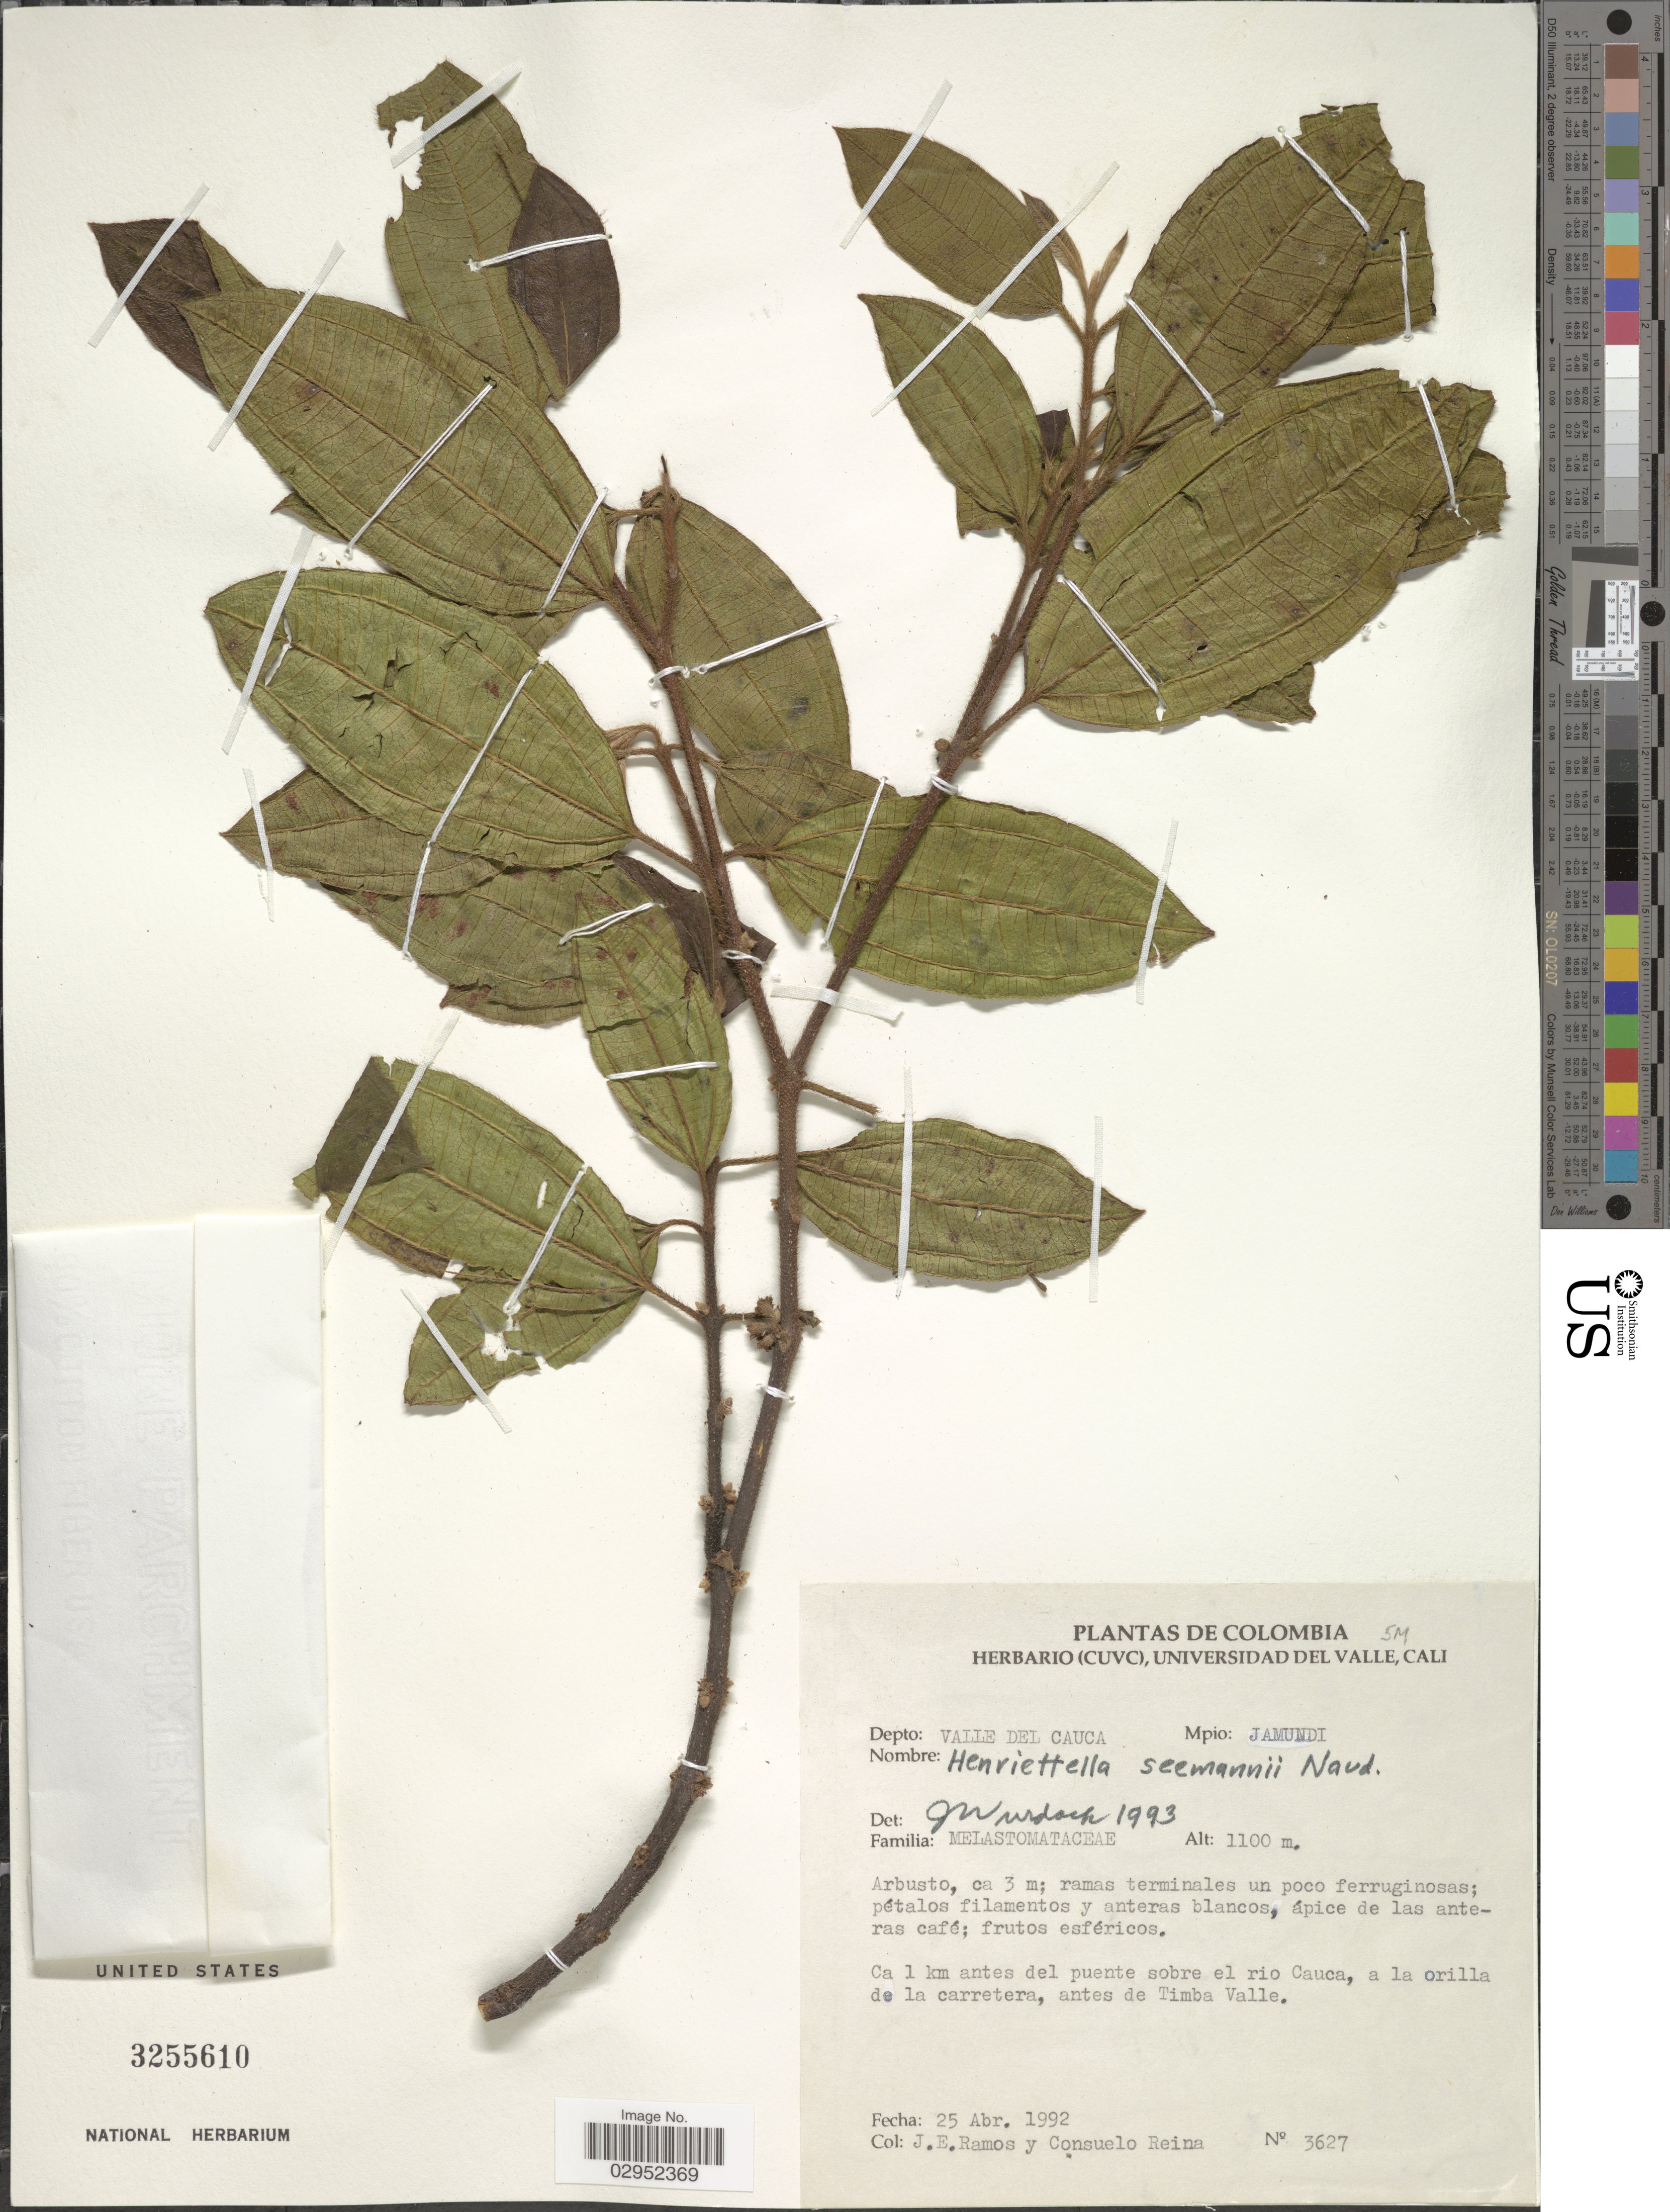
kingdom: Plantae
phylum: Tracheophyta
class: Magnoliopsida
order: Myrtales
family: Melastomataceae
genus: Henriettea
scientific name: Henriettea caudata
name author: (Gleason) Penneys et al.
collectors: J. E. Ramos & C. Reina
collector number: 3627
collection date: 1992-04-25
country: Colombia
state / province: Valle del Cauca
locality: Depto. Valle del Cauca. Mpio: Jamundi. Ca 1 km antes del pune sobre el rio Cauca, a la orilla de la carretera, antes Timba Valle.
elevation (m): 1100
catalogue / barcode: US 3255610